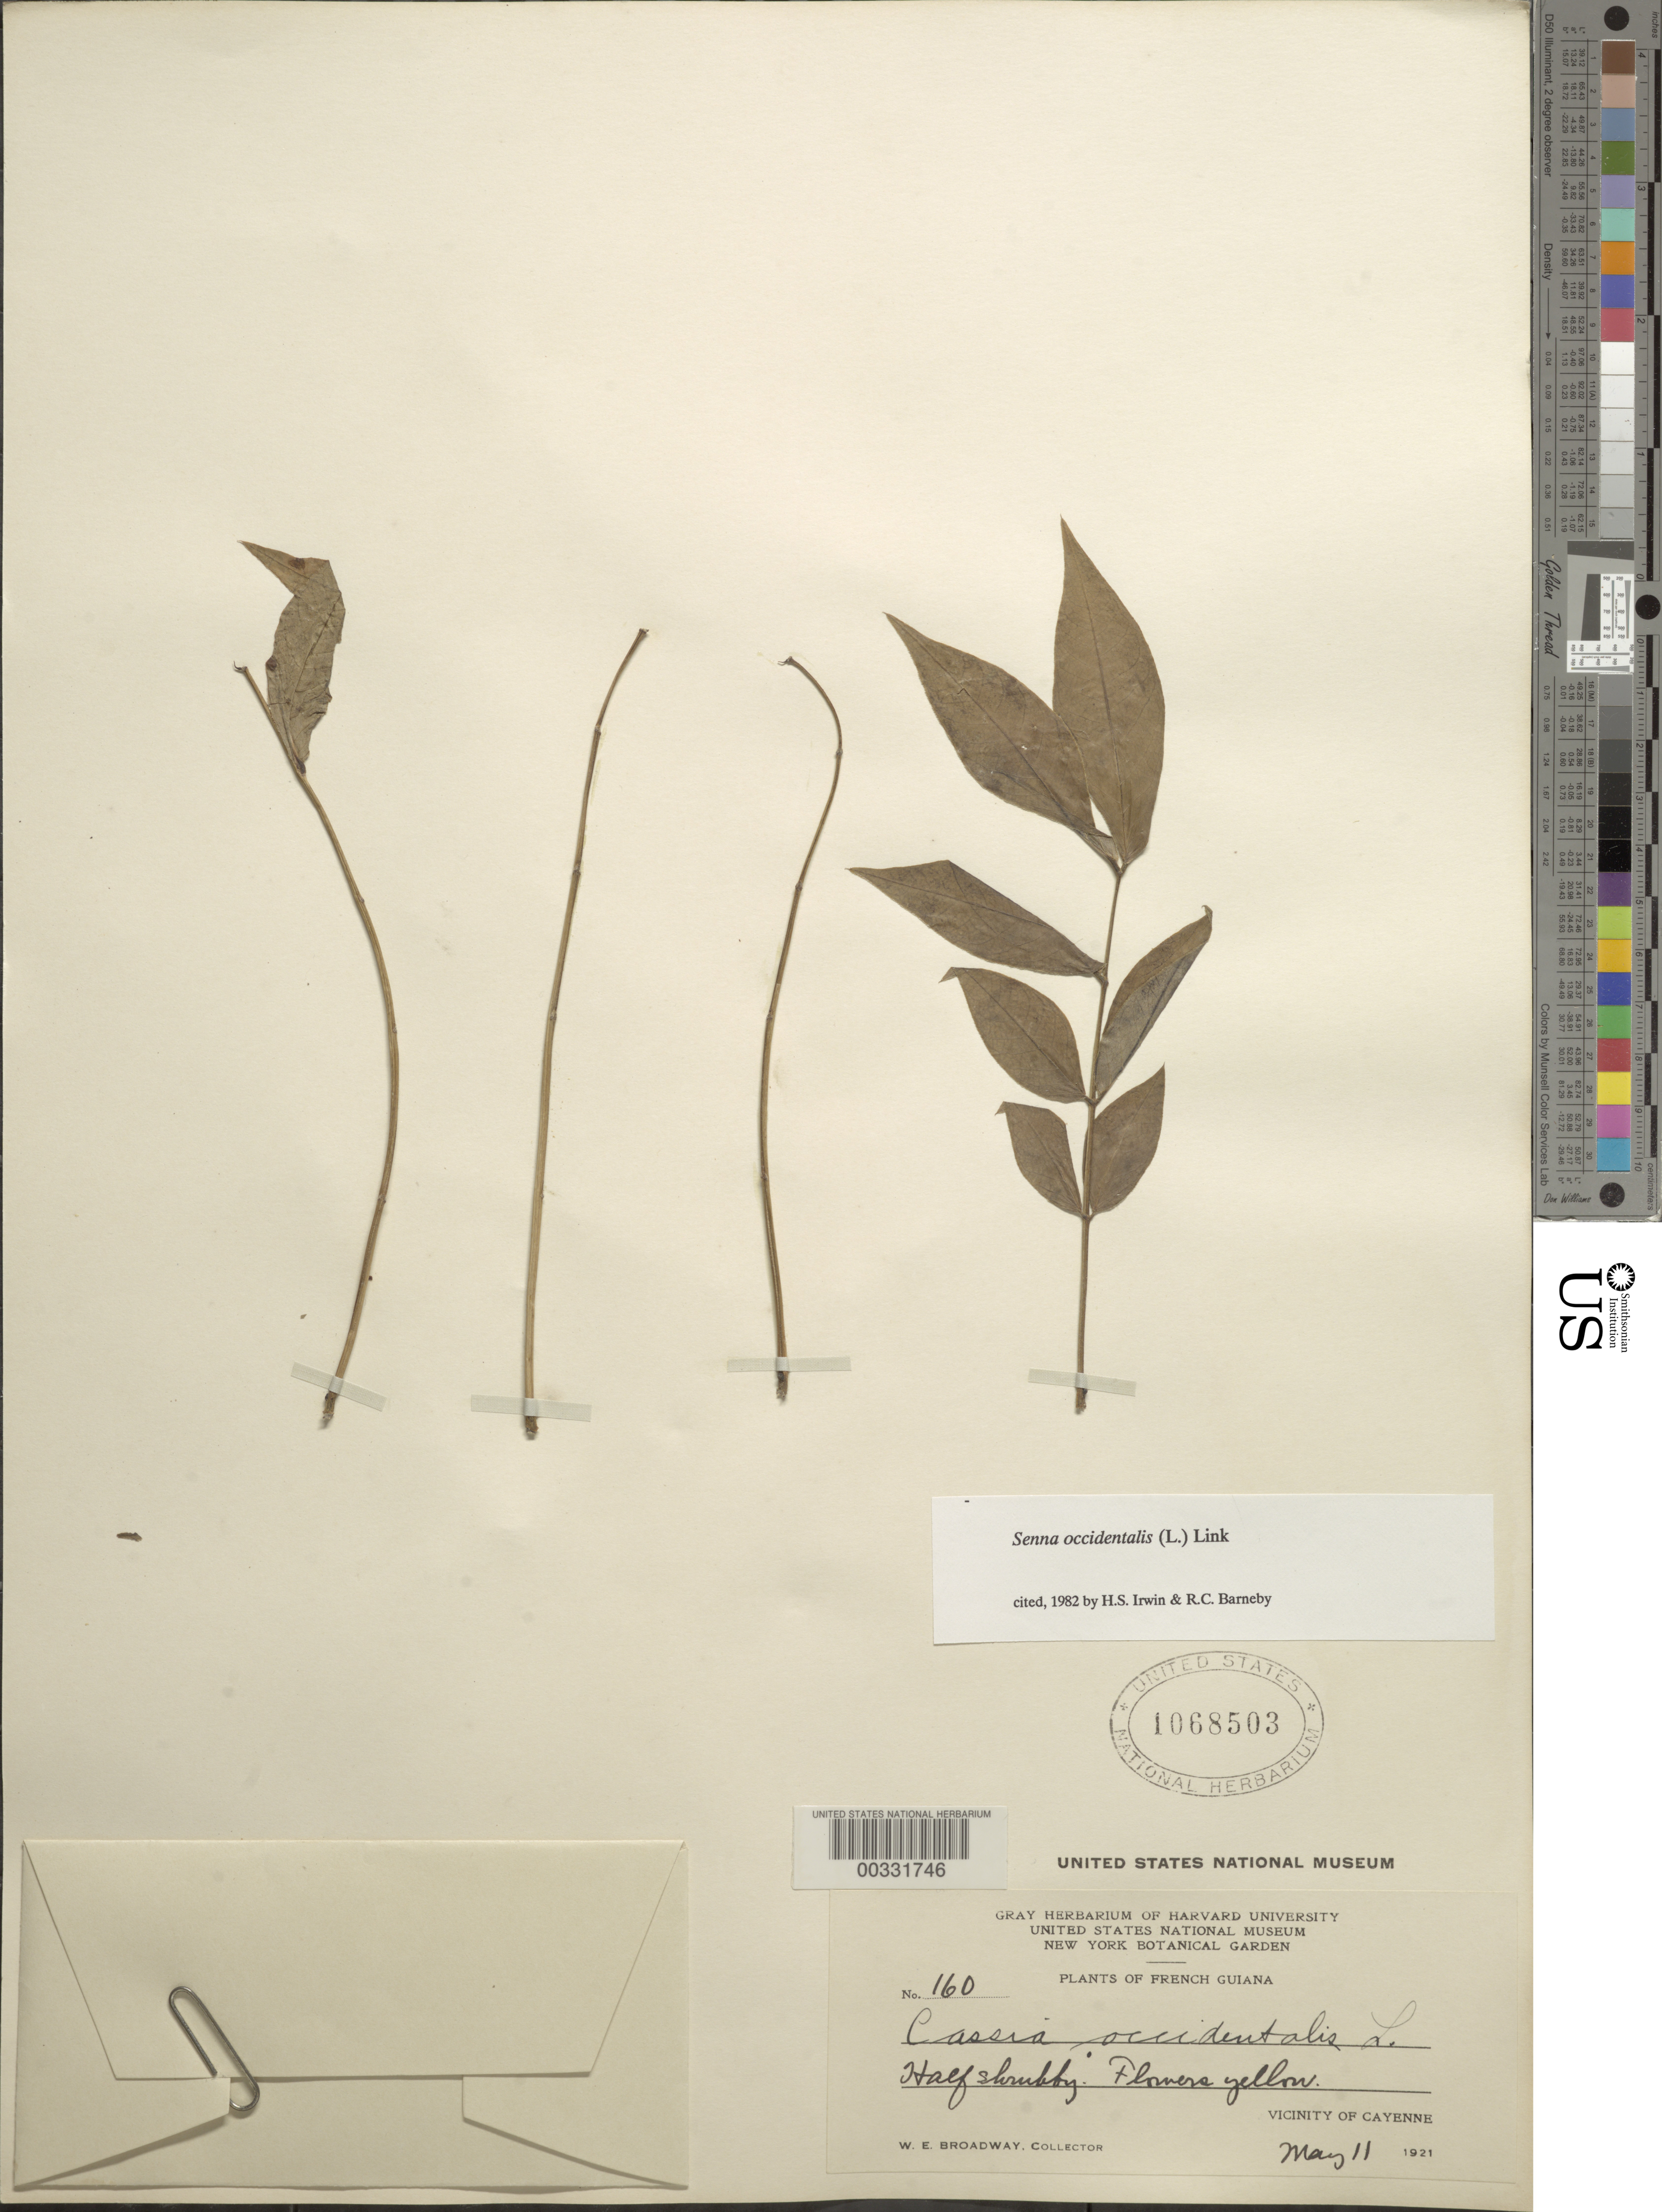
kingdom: Plantae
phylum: Tracheophyta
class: Magnoliopsida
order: Fabales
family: Fabaceae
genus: Senna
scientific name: Senna occidentalis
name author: (L.) Link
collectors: W. E. Broadway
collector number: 160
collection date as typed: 11 May 1921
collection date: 1921-05-11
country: French Guiana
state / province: Cayenne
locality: Vicinity of cayenne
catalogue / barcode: US 1068503